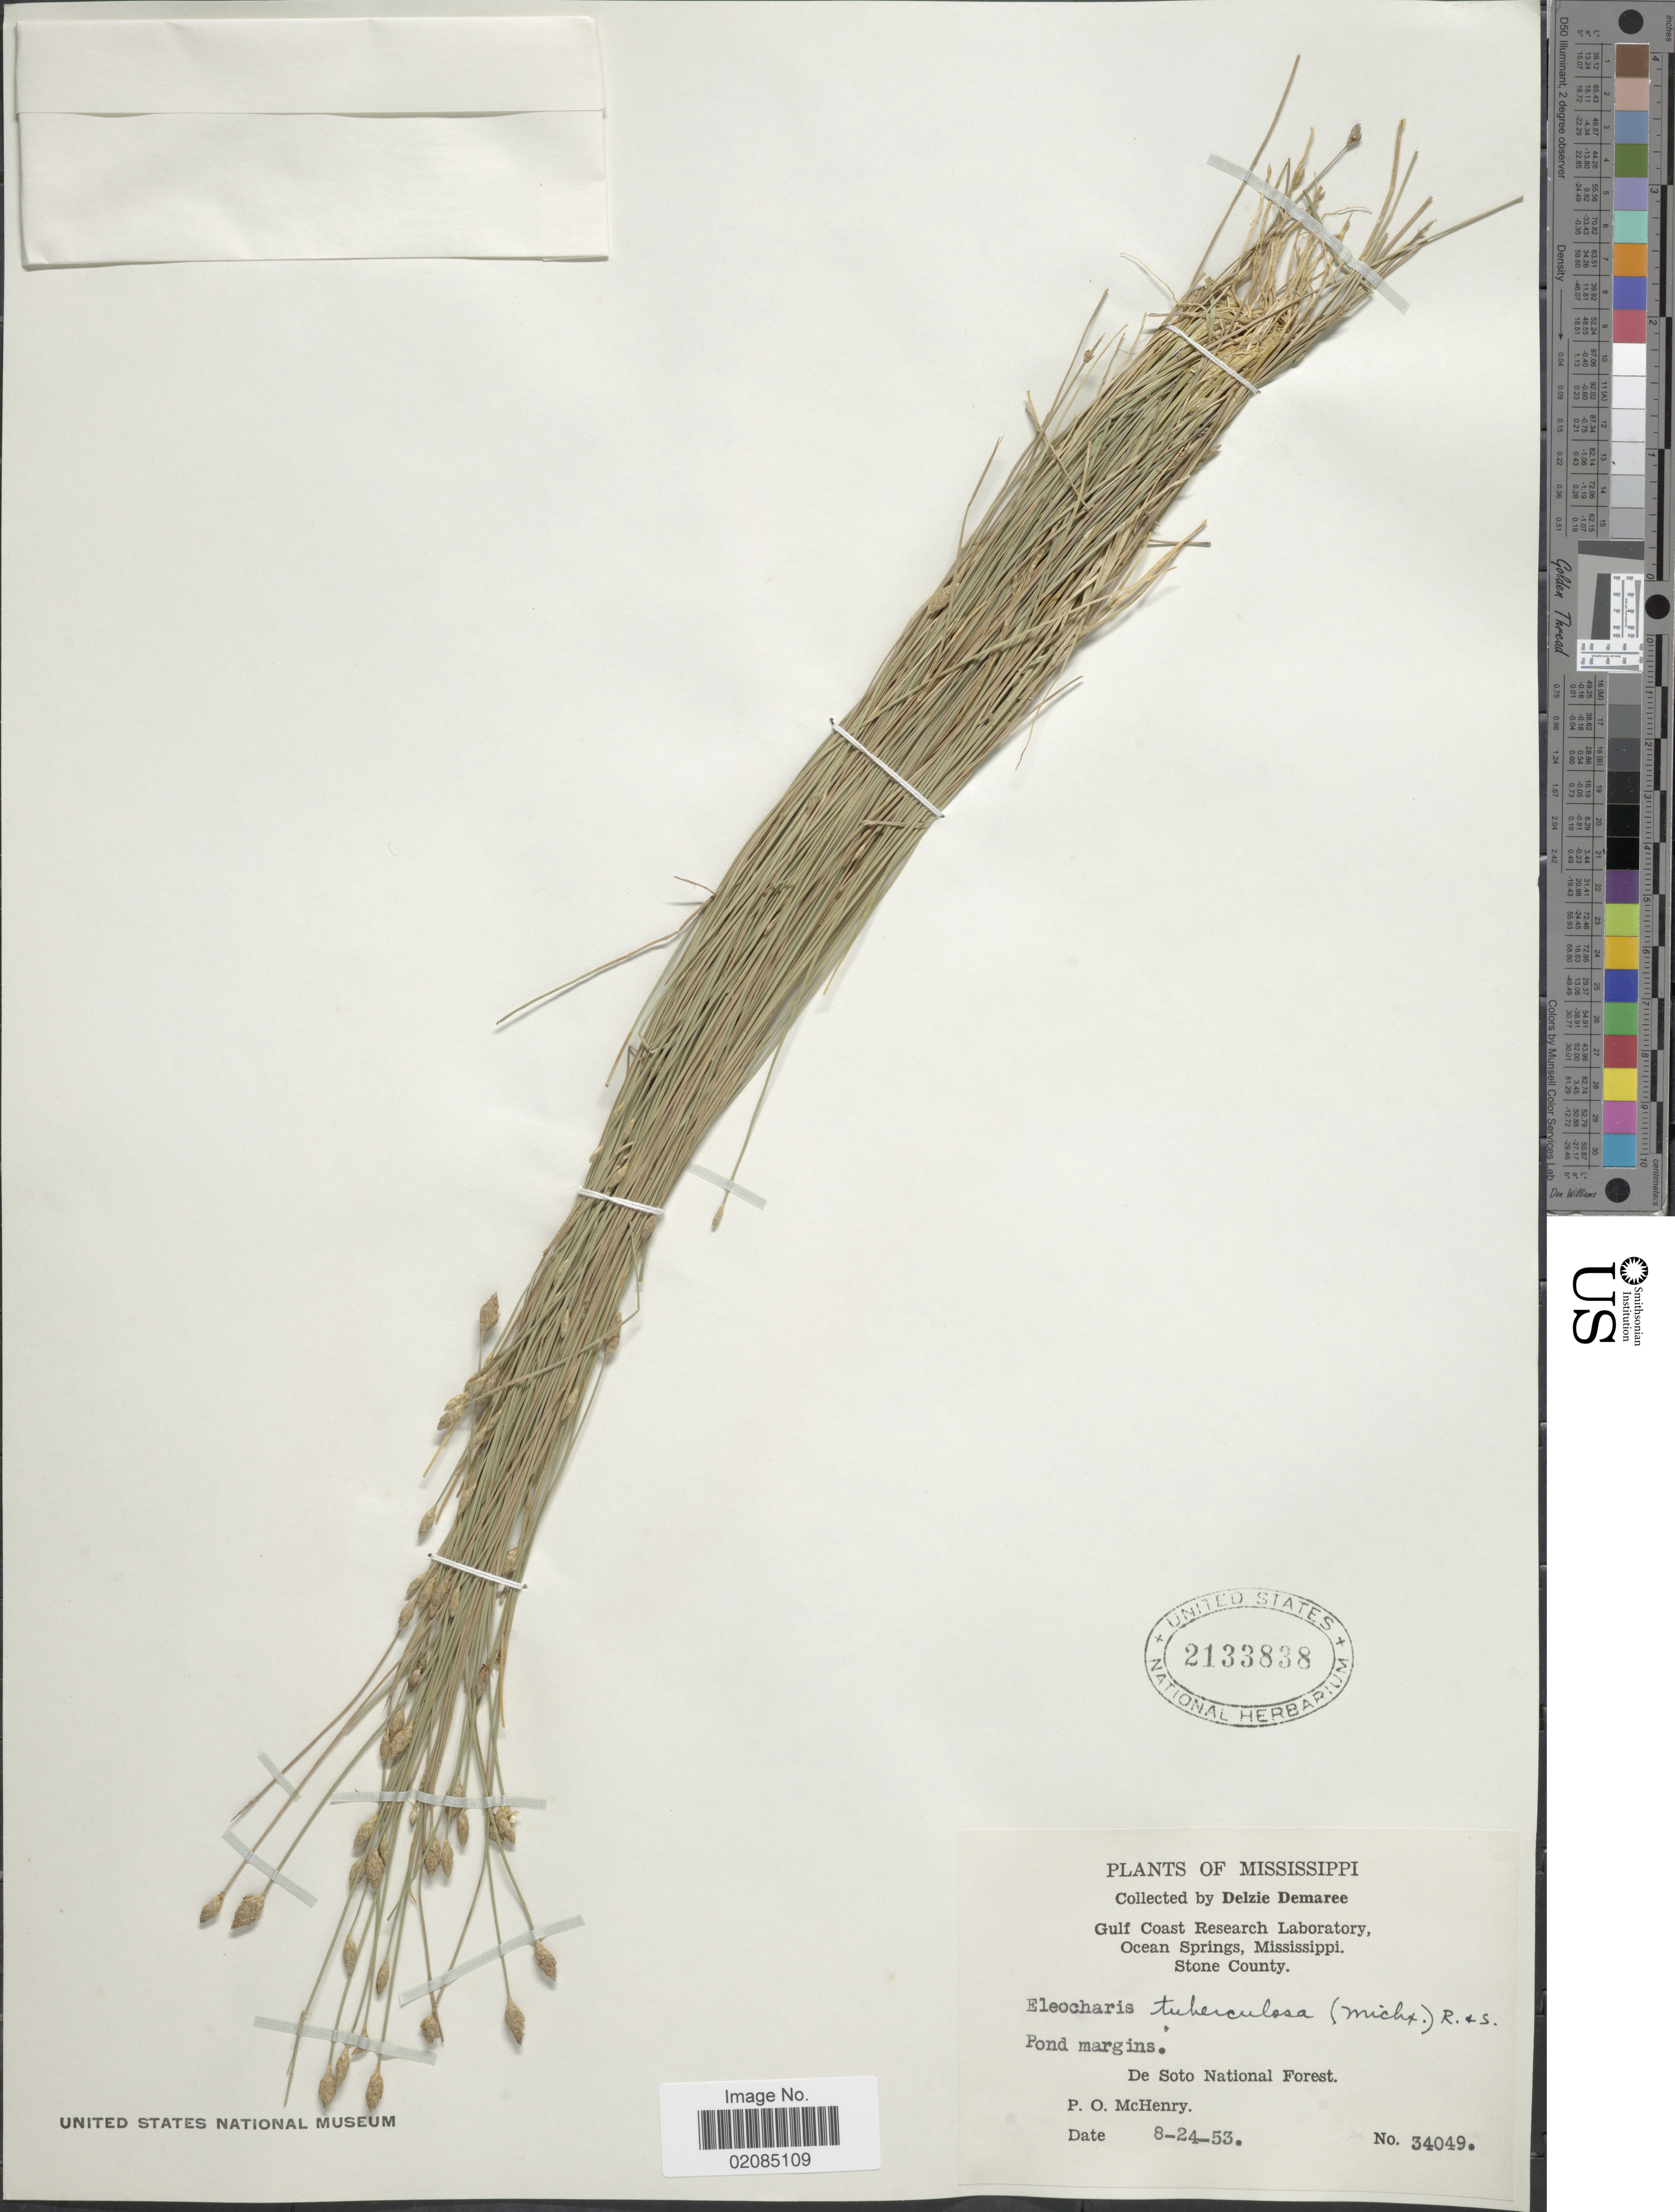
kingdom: Plantae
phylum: Tracheophyta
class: Liliopsida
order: Poales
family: Cyperaceae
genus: Eleocharis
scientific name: Eleocharis tuberculosa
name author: (Michx.) Roem. & Schult.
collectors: D. Demaree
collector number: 34049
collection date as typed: Transcribed d/m/y: 24/8/53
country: United States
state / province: Mississippi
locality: Pond margins, De Soto National Forest, P.O. McHenry, Gulf Coast, Ocean Springs, Stone County.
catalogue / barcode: US 2133838